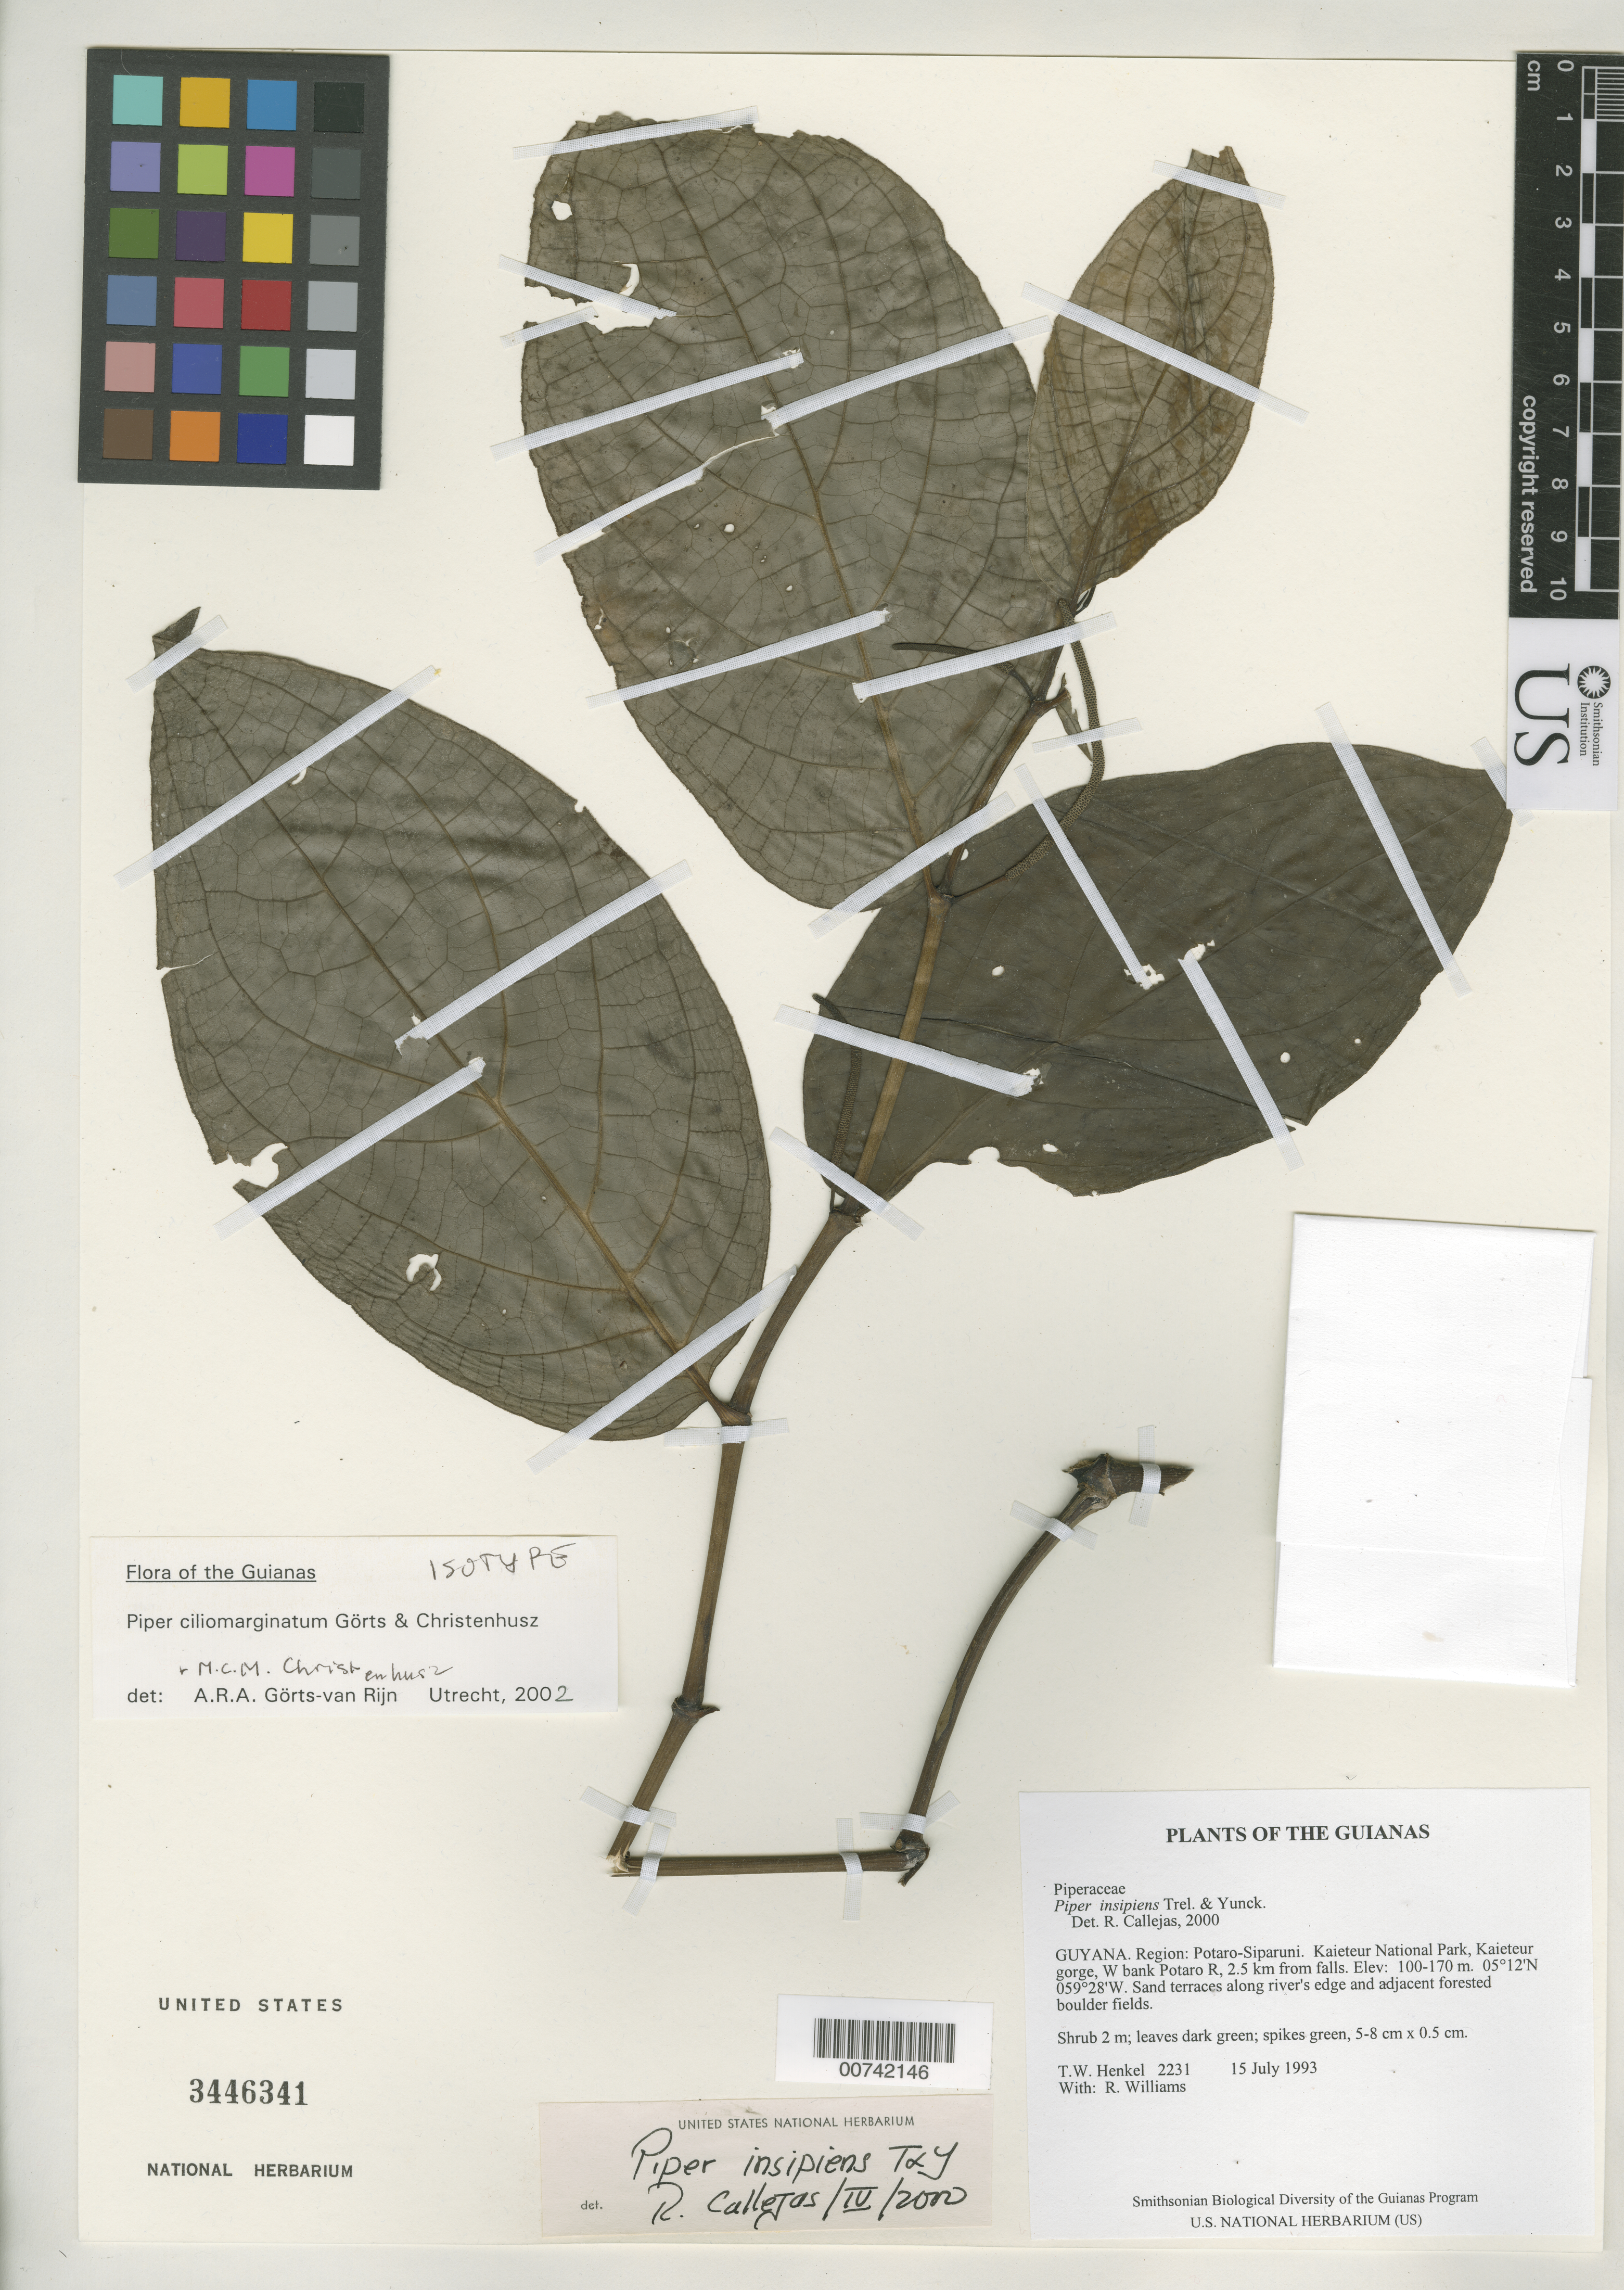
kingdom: Plantae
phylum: Tracheophyta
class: Magnoliopsida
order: Piperales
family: Piperaceae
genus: Piper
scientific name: Piper ciliomarginatum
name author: Görts & Christenh.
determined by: Görts-van Rijn, A. R.; Christenhusz, M. J.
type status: Isotype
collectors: T. Henkel & R. Williams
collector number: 2231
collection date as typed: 15 Jul 1993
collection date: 1993-07-15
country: Guyana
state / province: Potaro-Siparuni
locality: Region: Potaro-Siparuni. Kaieteur National Park, Kaieteur gorge, W. bank Potaro R., 2.5 km from falls.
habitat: Sand terraces along river's edge and adjacent forested boulder fields.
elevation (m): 100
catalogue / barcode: US 3446341